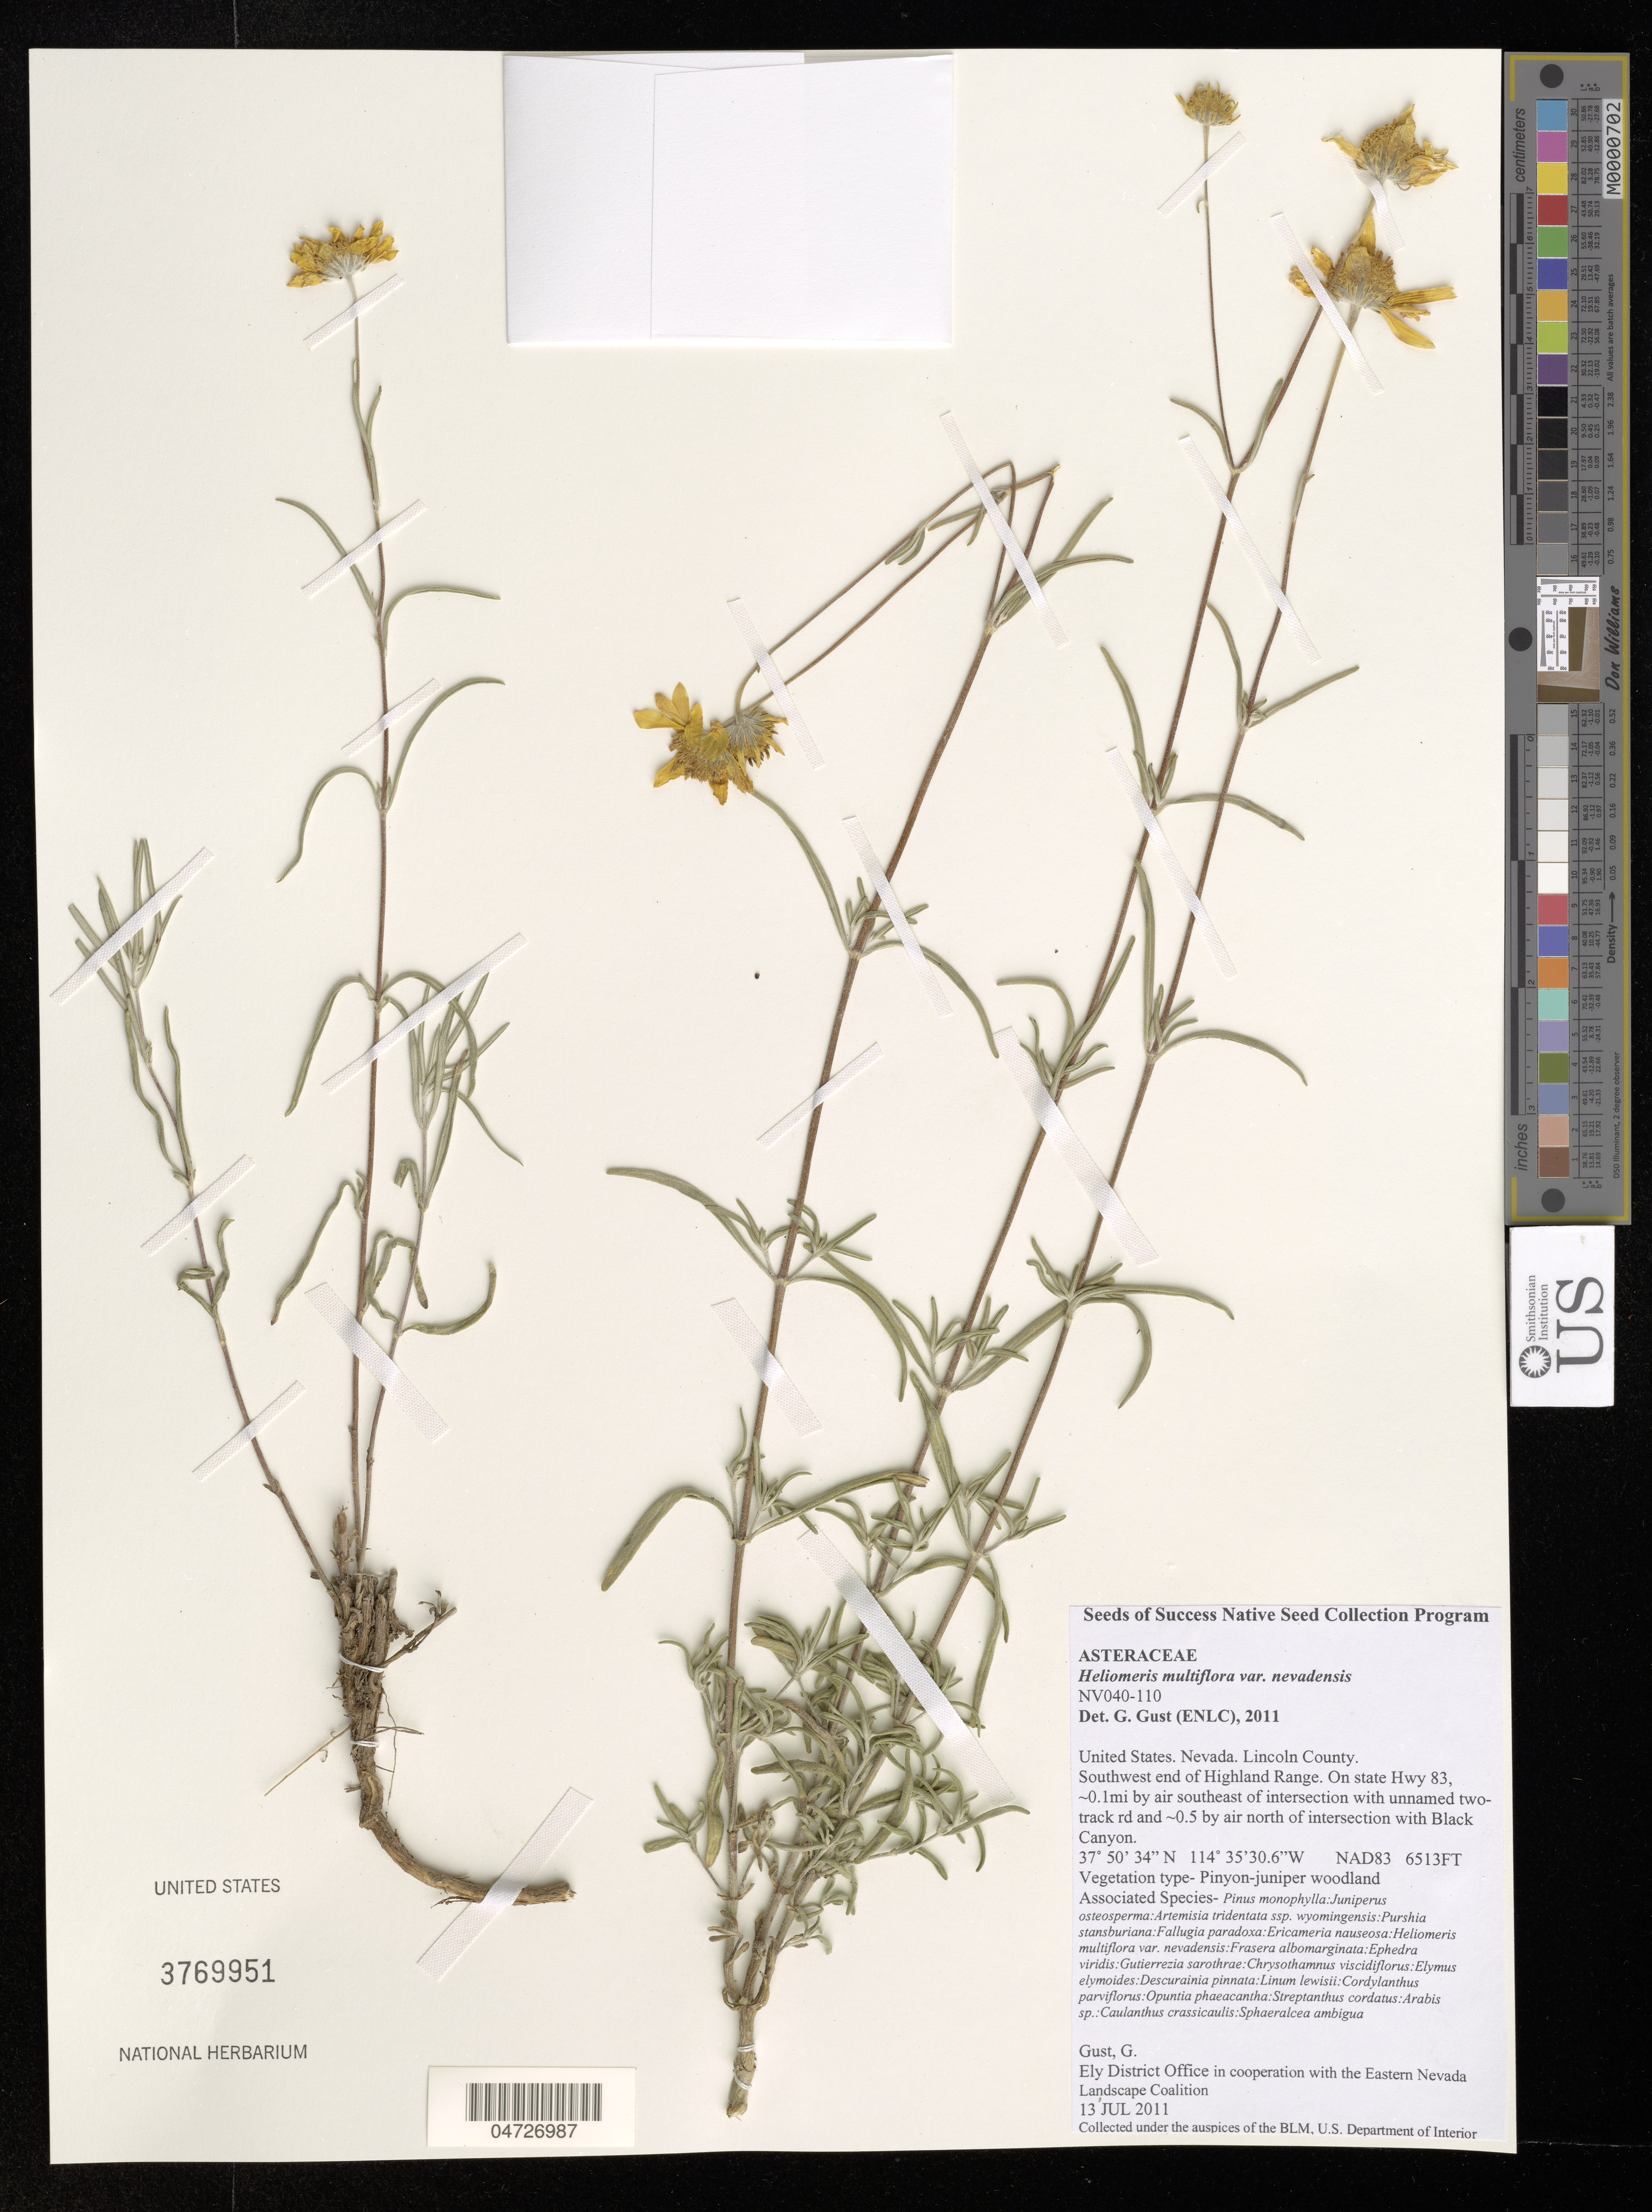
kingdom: Plantae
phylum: Tracheophyta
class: Magnoliopsida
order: Asterales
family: Asteraceae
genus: Heliomeris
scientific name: Heliomeris multiflora var. nevadensis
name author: (A. Nelson) Blake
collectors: G. Gust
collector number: NV040-110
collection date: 2011-07-13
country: United States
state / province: Nevada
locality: Lincoln County. Southwest end of Highland Range. On state Hwy 83, ~0.1mi by air southeast of intersection with Black Canyon.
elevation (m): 1985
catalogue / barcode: US 3769951